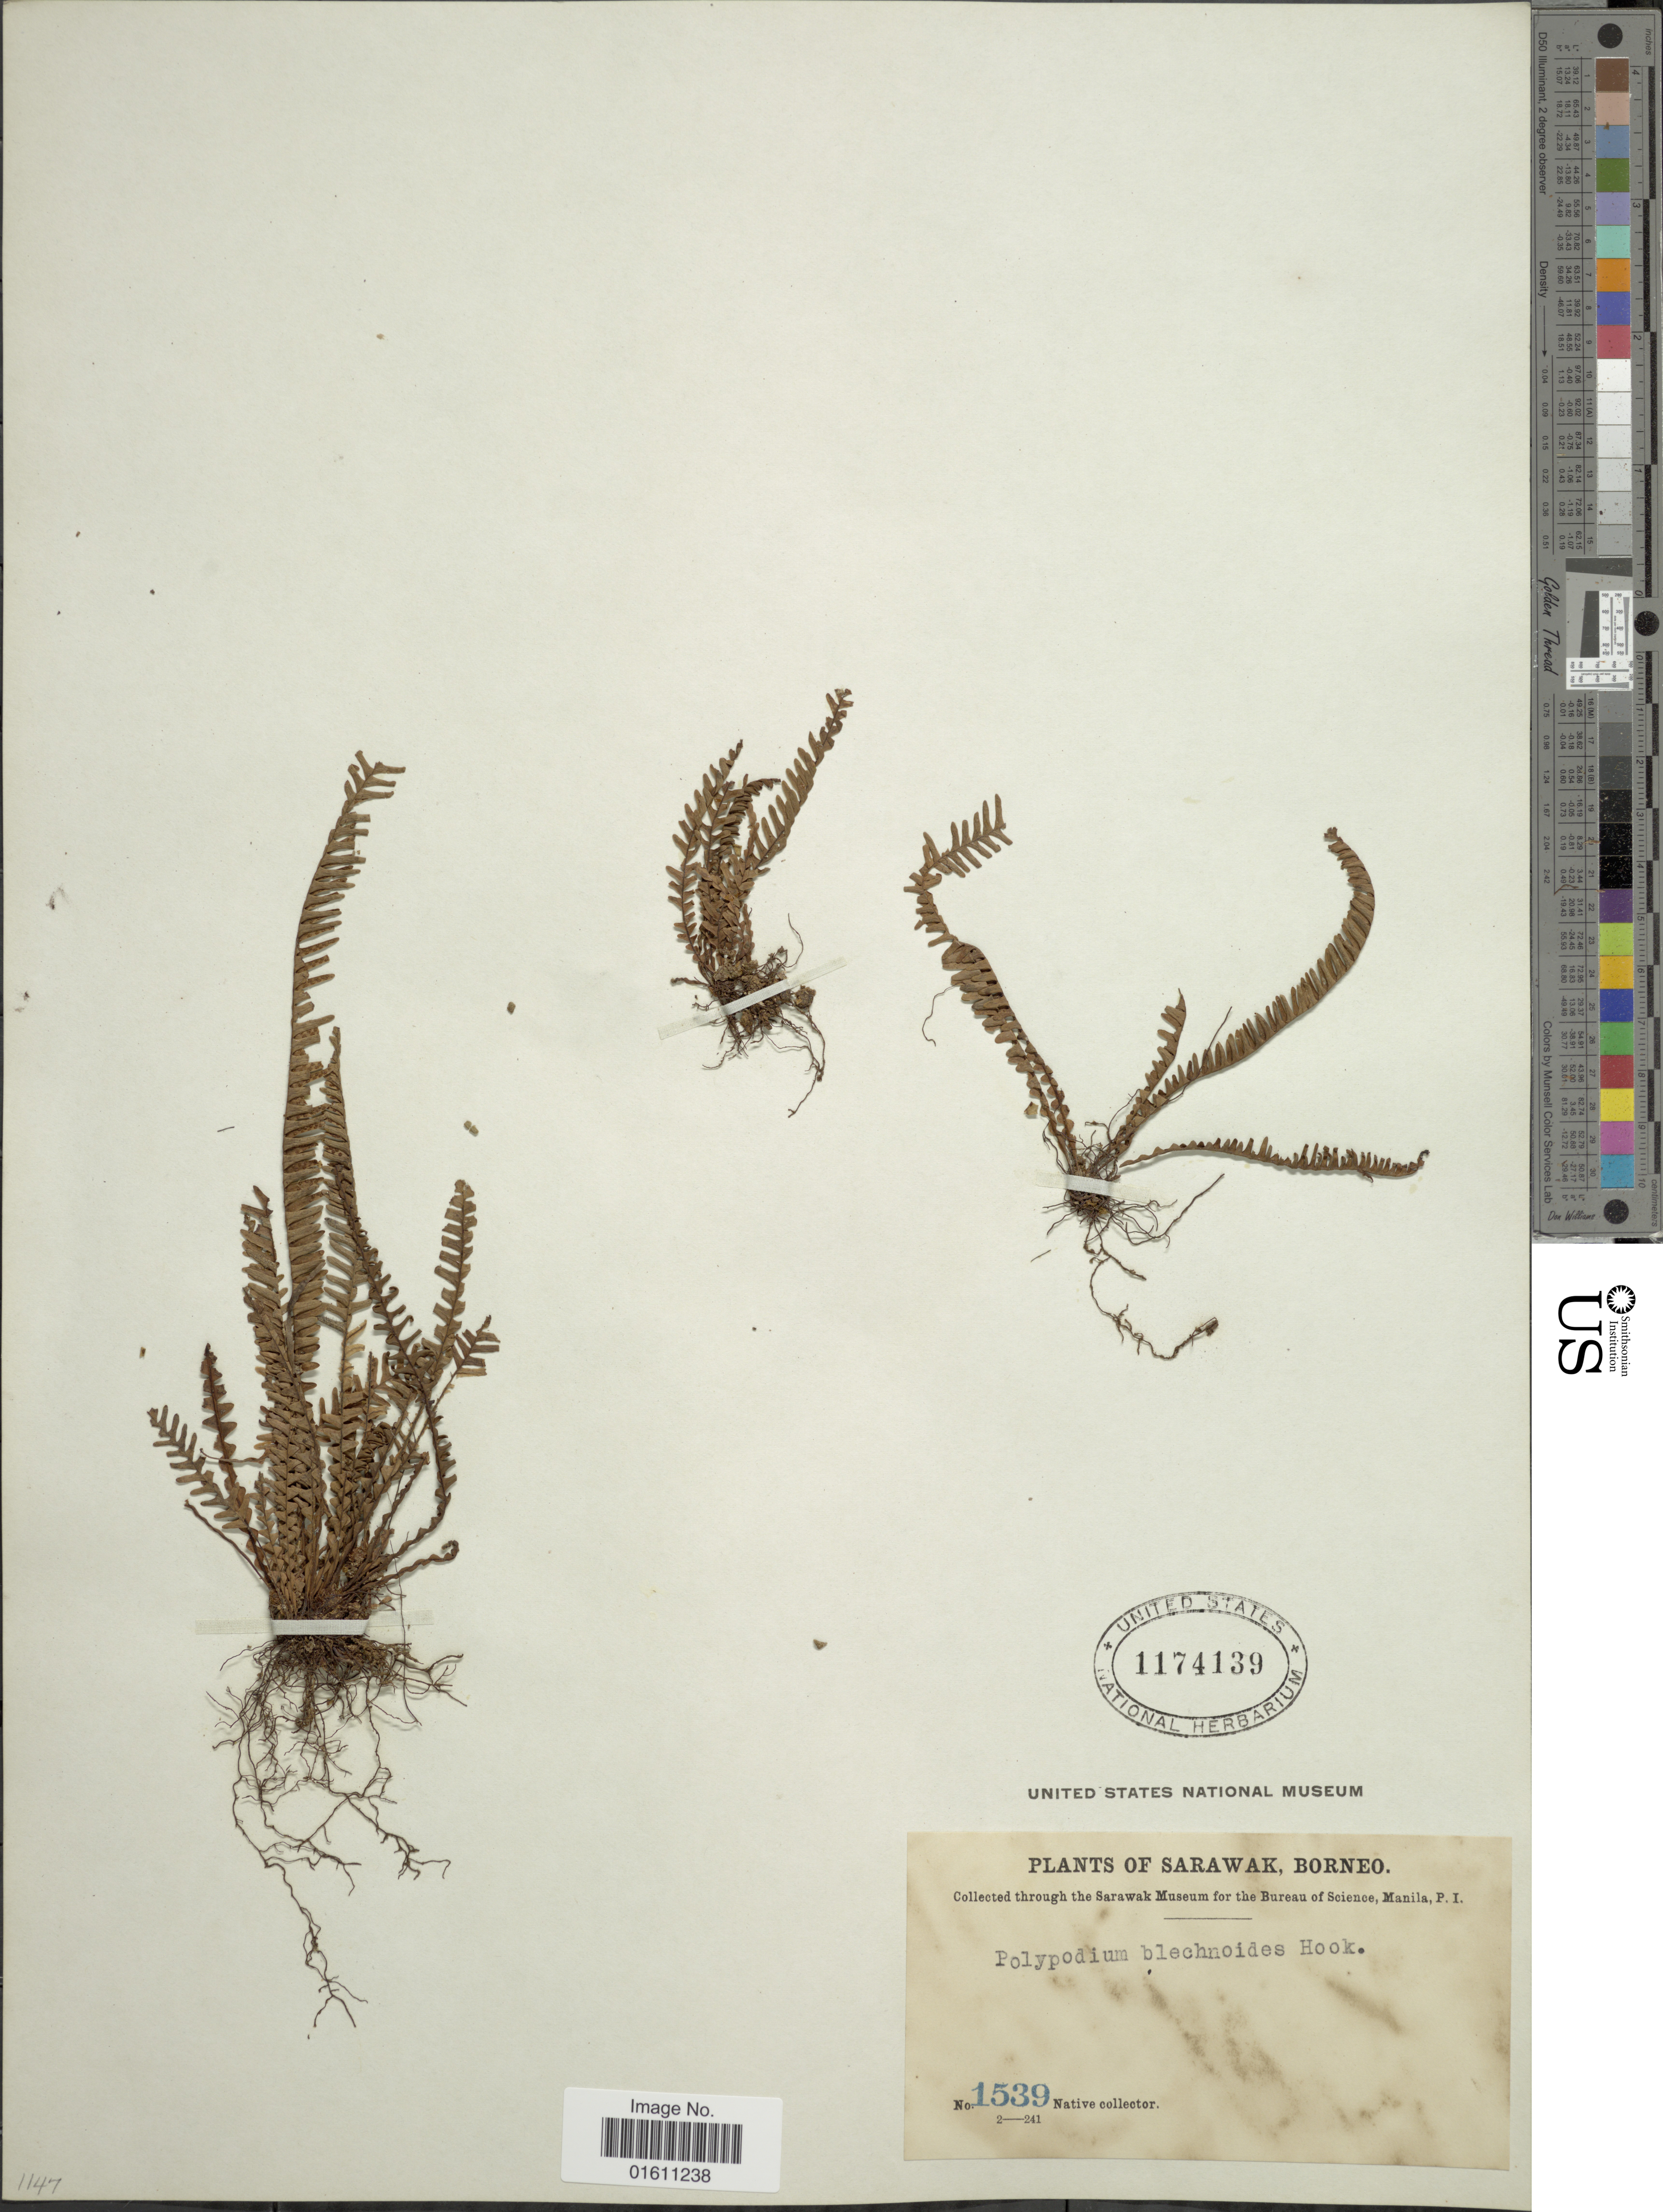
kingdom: Plantae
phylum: Tracheophyta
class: Polypodiopsida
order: Polypodiales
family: Polypodiaceae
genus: Ctenopterella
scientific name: Ctenopterella blechnoides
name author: (Grev.) Parris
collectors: Native collector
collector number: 1539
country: Malaysia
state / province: Sarawak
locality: Sarawak, Borneo.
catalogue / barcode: US 1174139